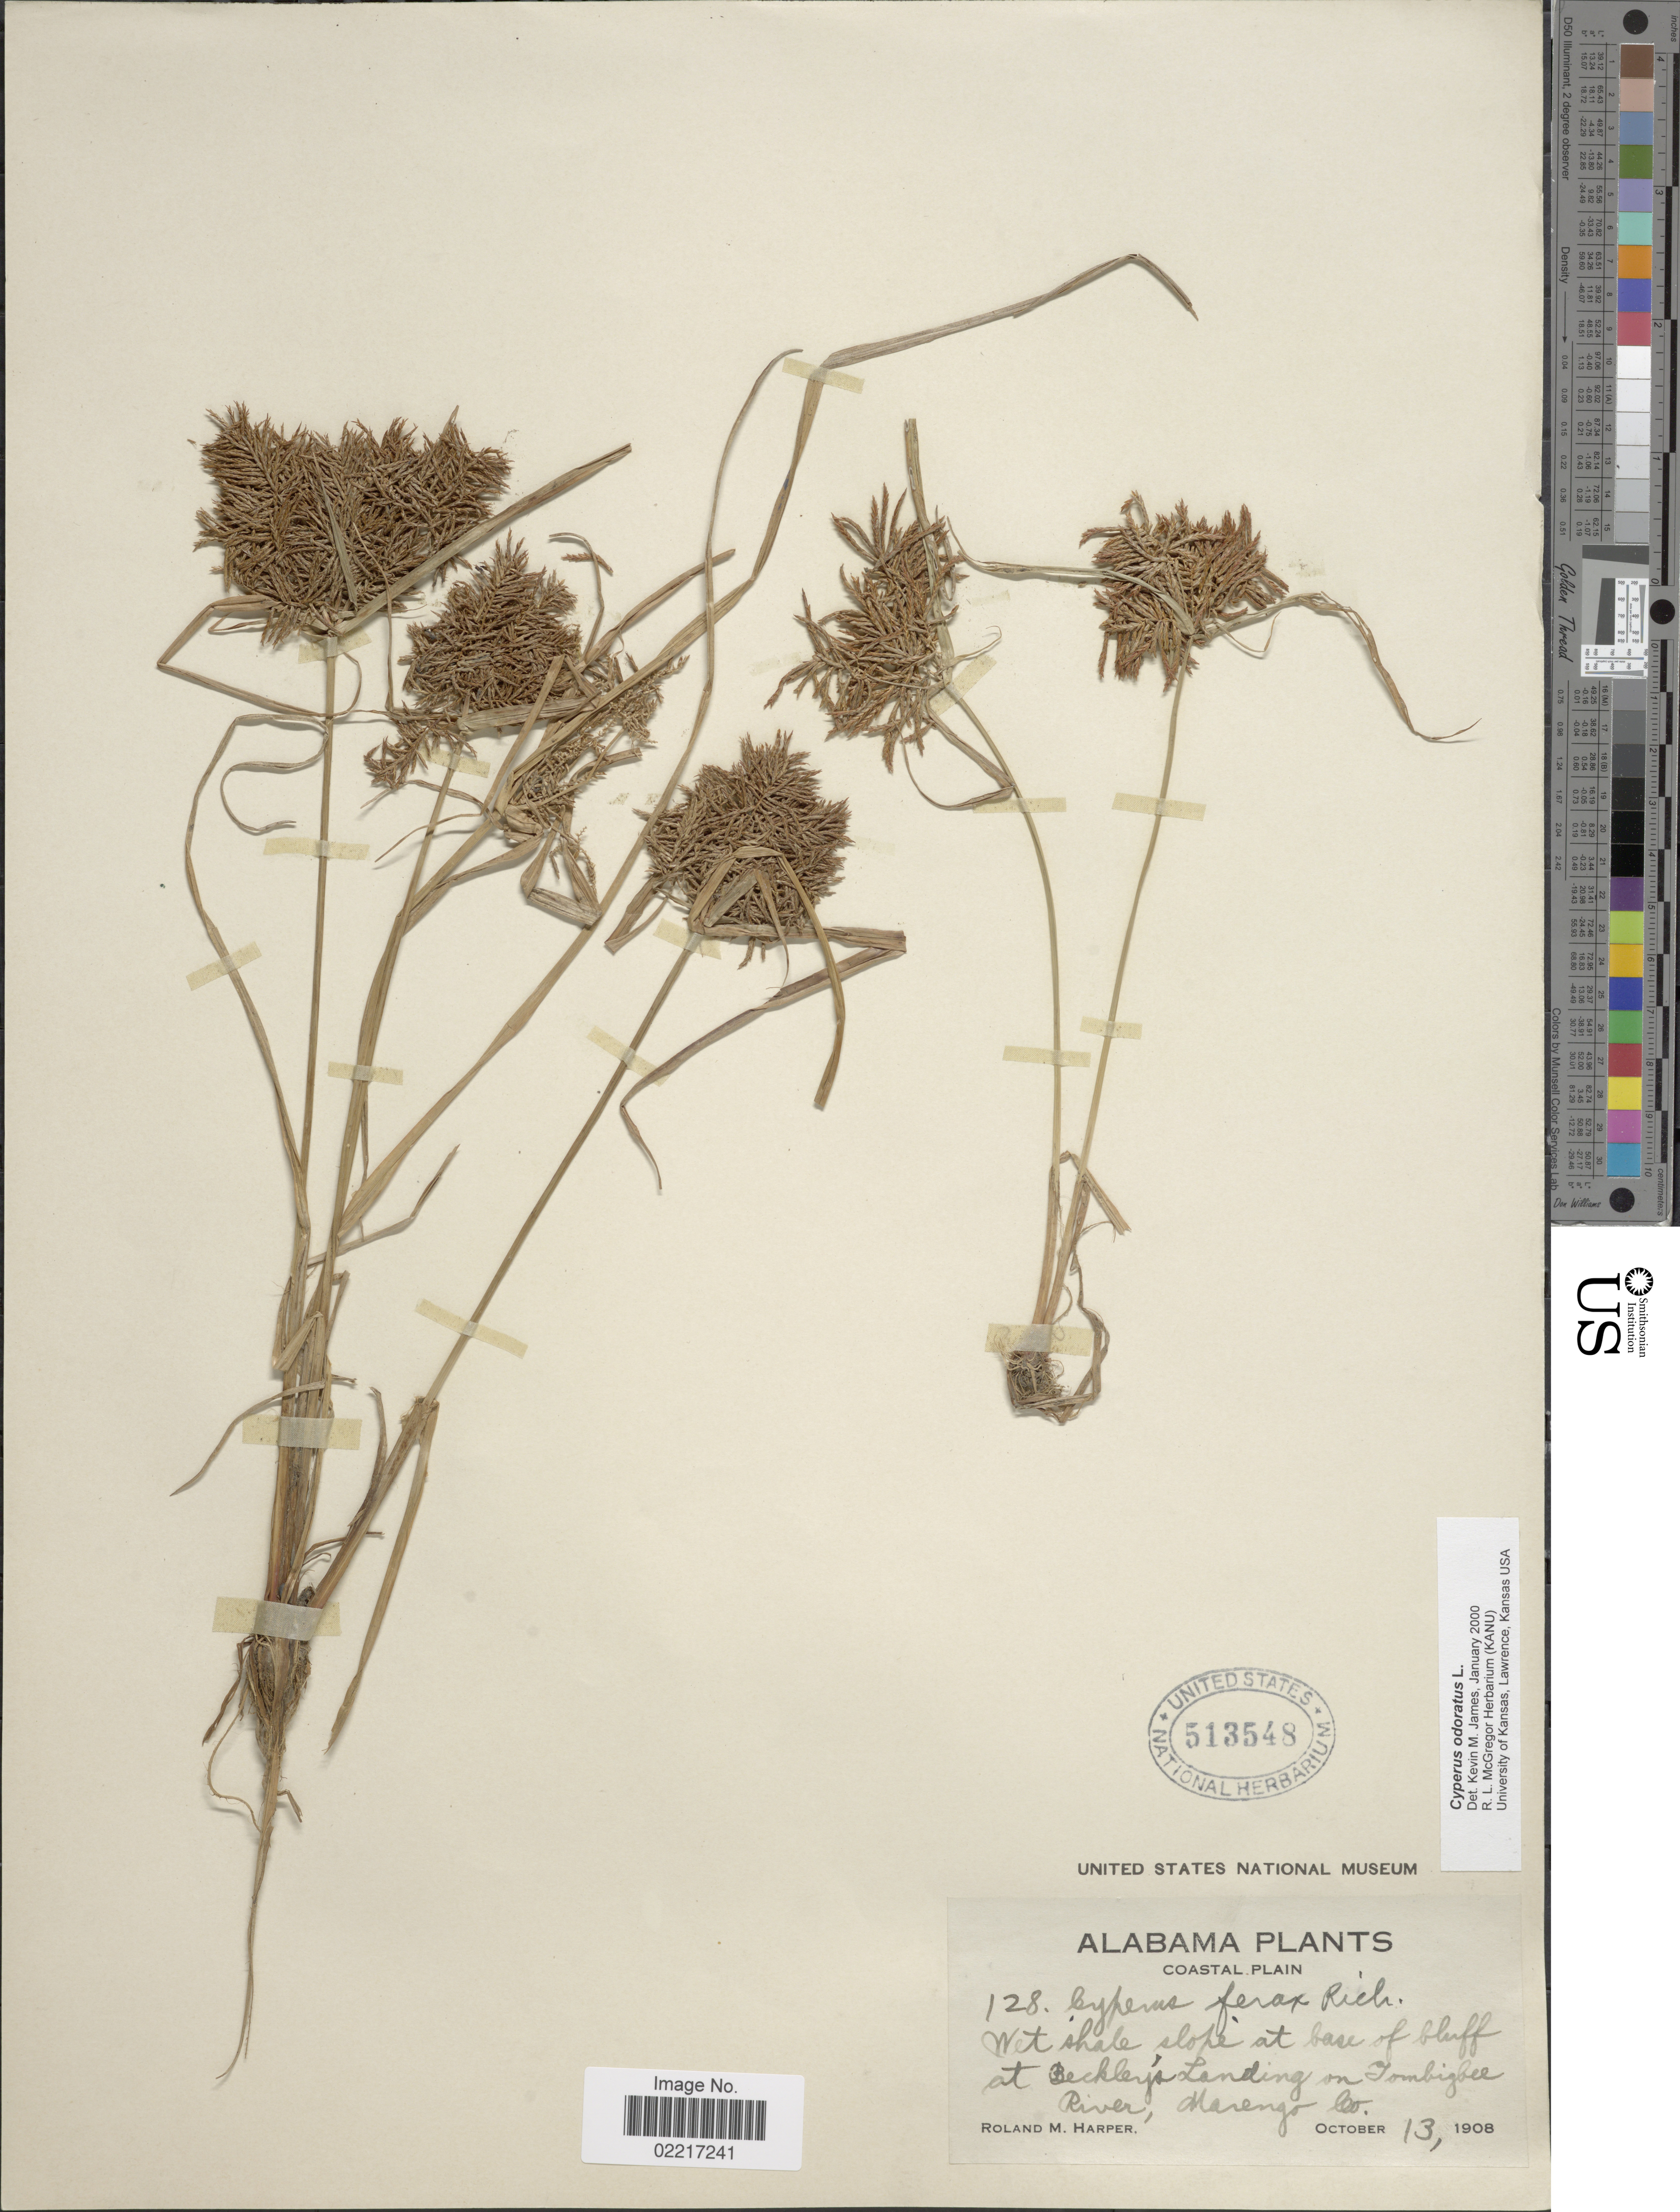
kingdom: Plantae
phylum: Tracheophyta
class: Liliopsida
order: Poales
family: Cyperaceae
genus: Cyperus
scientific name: Cyperus odoratus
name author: L.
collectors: R. M. Harper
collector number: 128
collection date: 1908-10-13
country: United States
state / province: Alabama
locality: Coastal Plain, at Beckleys Landing on Tombigbee River, Marengo Co.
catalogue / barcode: US 513548